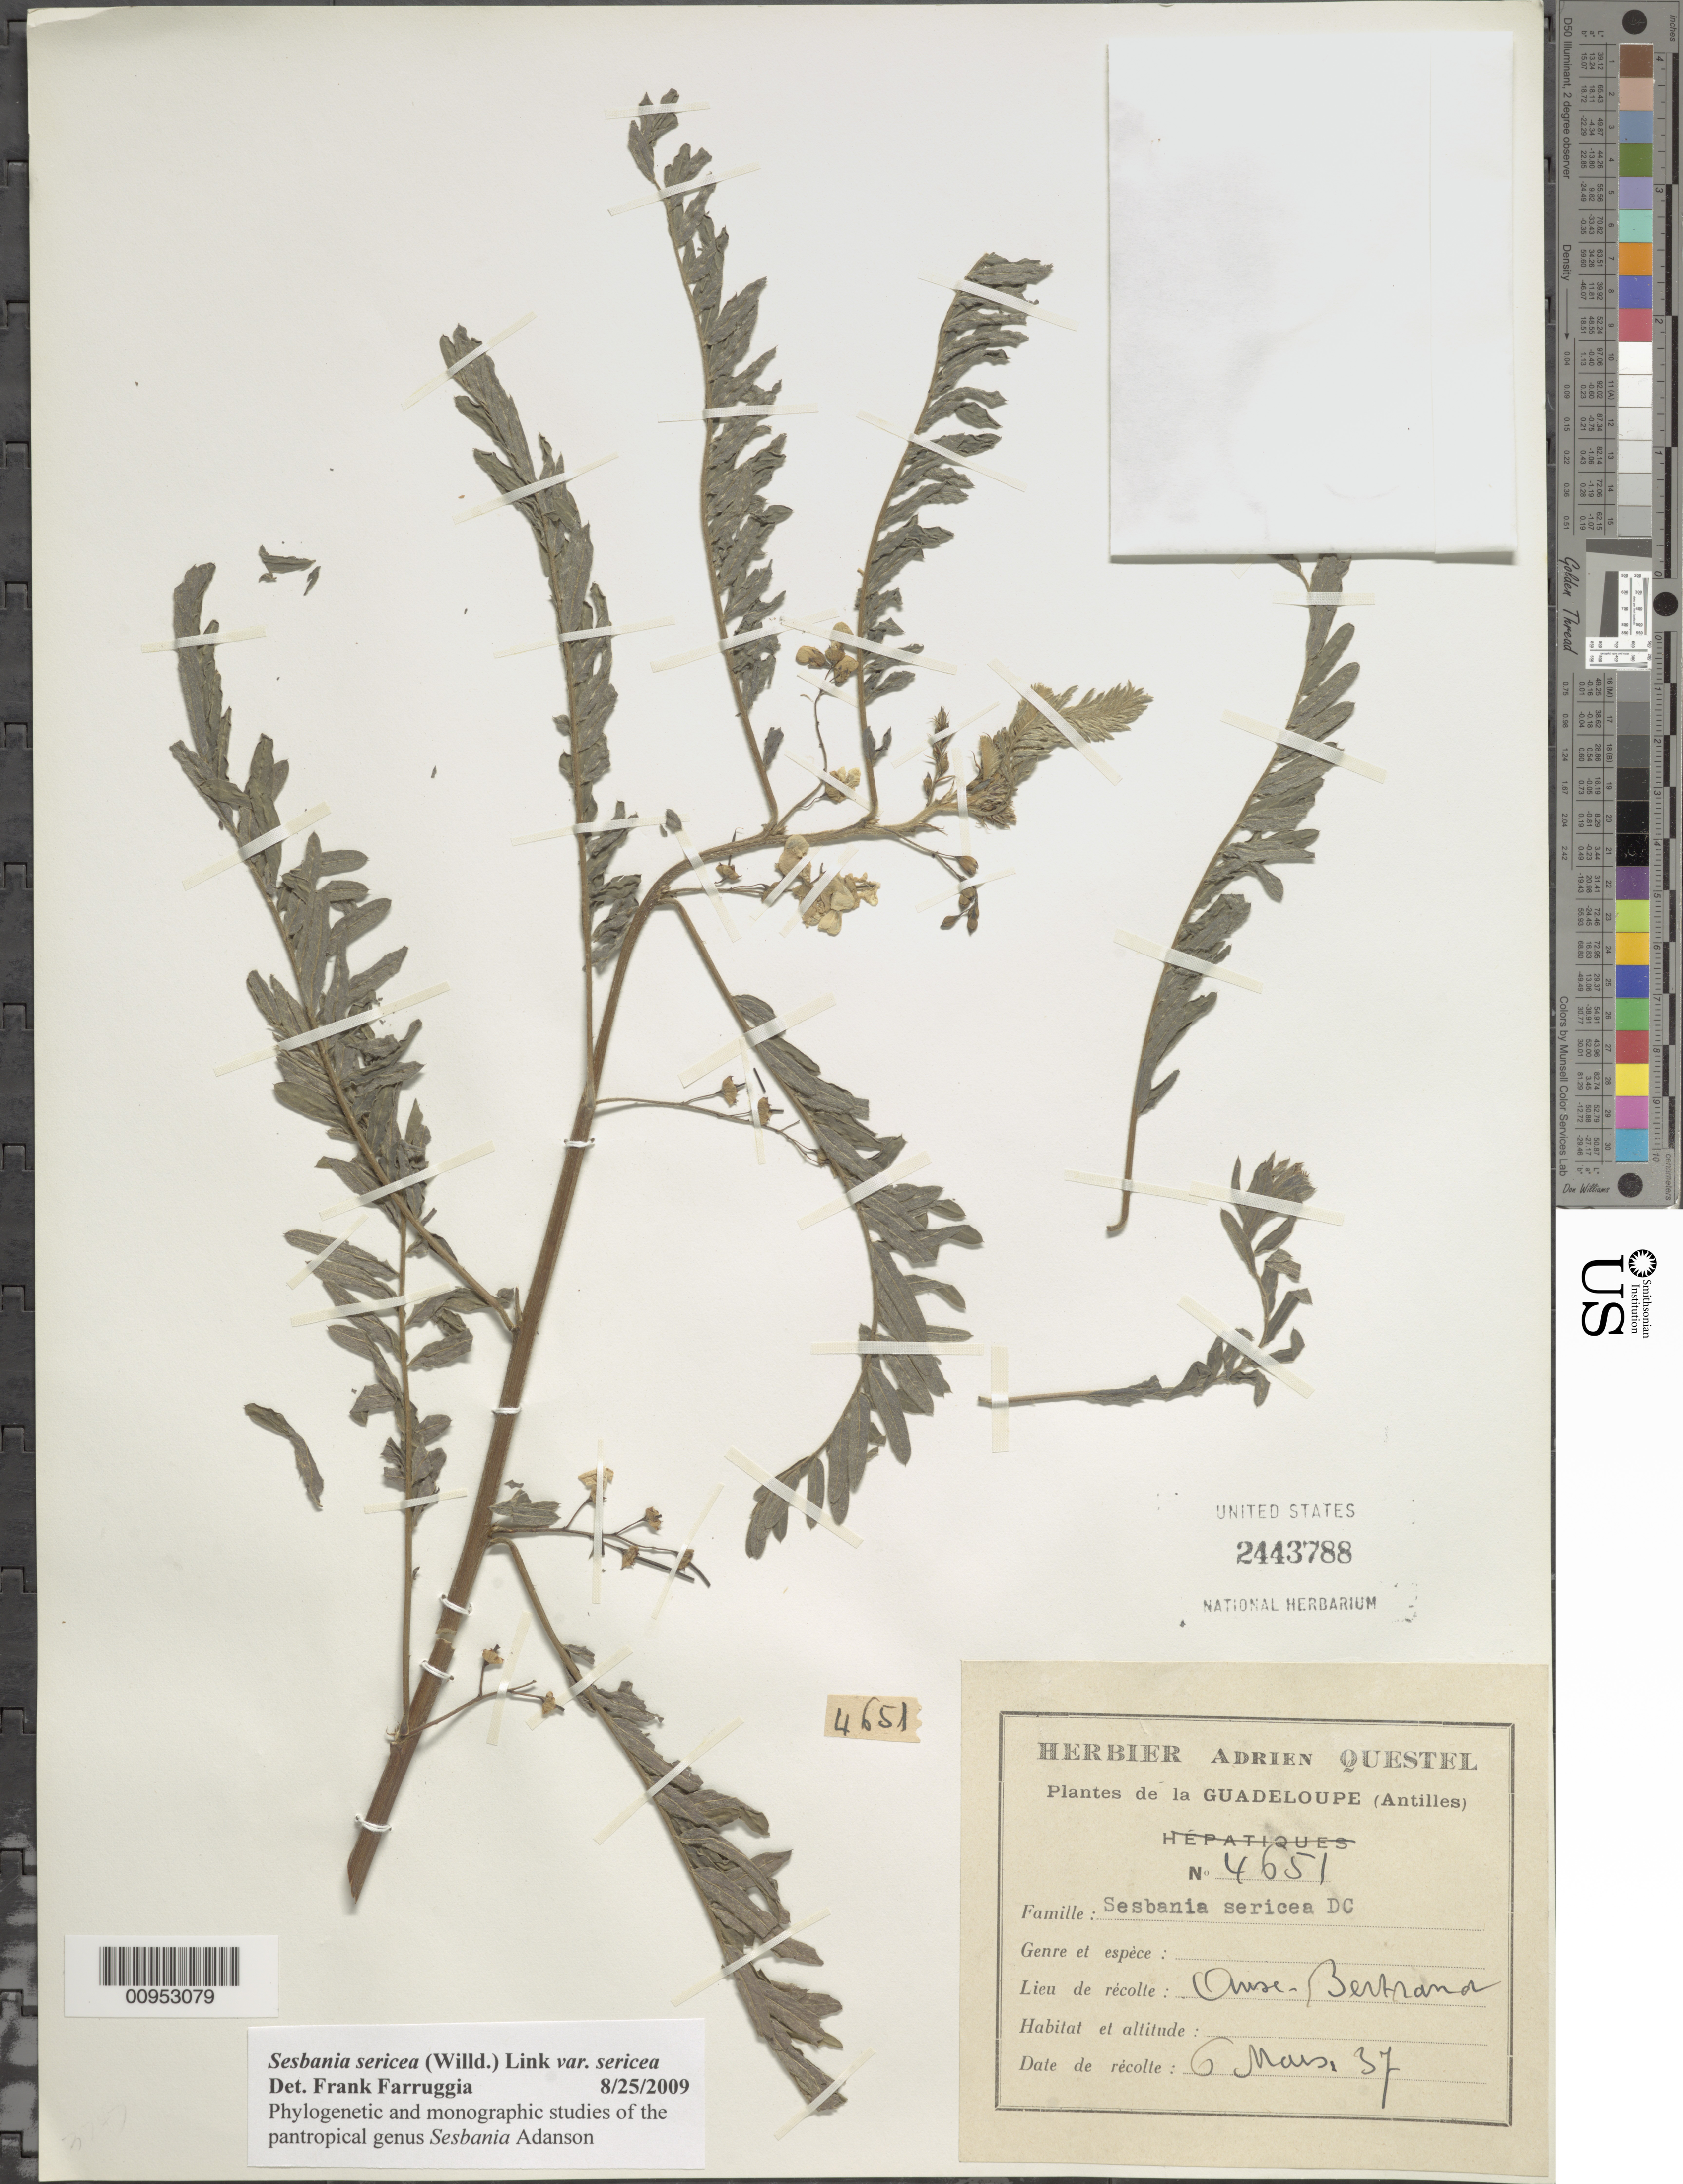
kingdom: Plantae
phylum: Tracheophyta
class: Magnoliopsida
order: Fabales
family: Fabaceae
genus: Sesbania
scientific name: Sesbania sericea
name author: (Willd.) Link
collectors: A. Questel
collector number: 4651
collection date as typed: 06 Mar 1937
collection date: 1937-03-06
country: Guadeloupe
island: Grande Terre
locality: O. Bertrana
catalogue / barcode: US 2443788